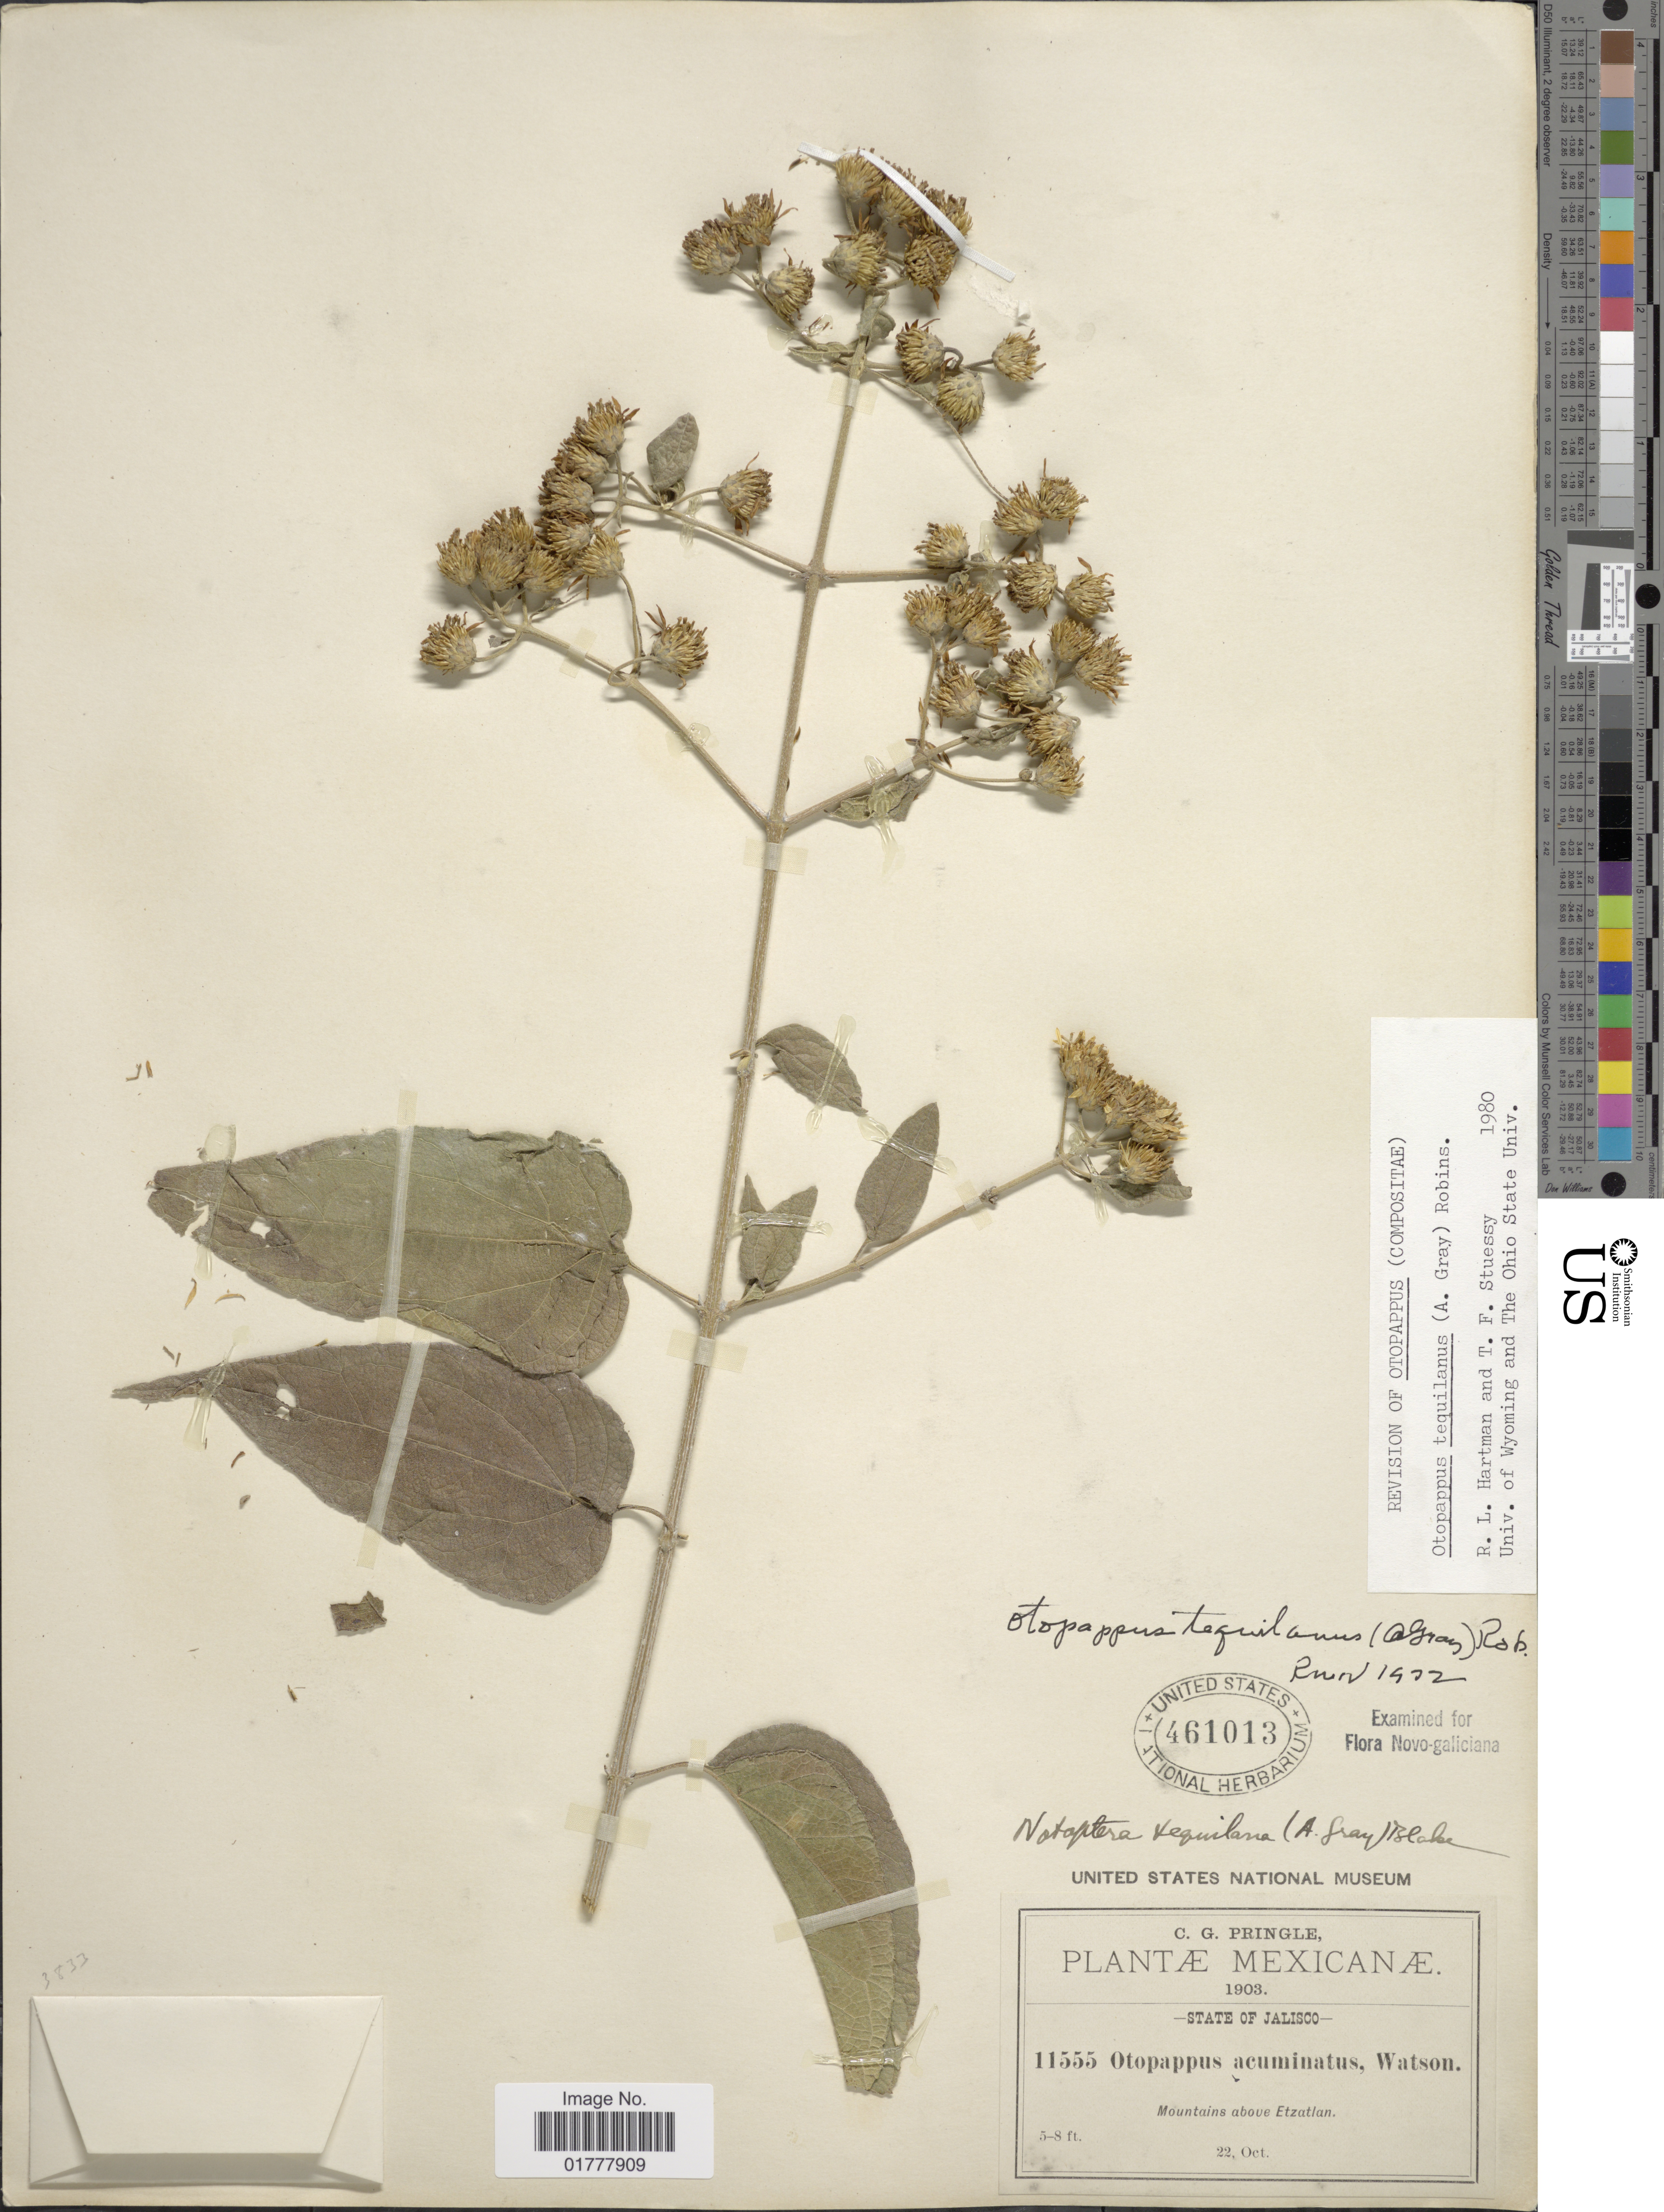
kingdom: Plantae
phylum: Tracheophyta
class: Magnoliopsida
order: Asterales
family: Asteraceae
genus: Otopappus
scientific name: Otopappus tequilanus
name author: (A. Gray) B.L. Rob.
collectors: C. G. Pringle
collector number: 11555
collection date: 1903-10-22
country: Mexico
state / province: Jalisco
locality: State of Jalisco, Mountains above Etzatlan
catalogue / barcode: US 461013